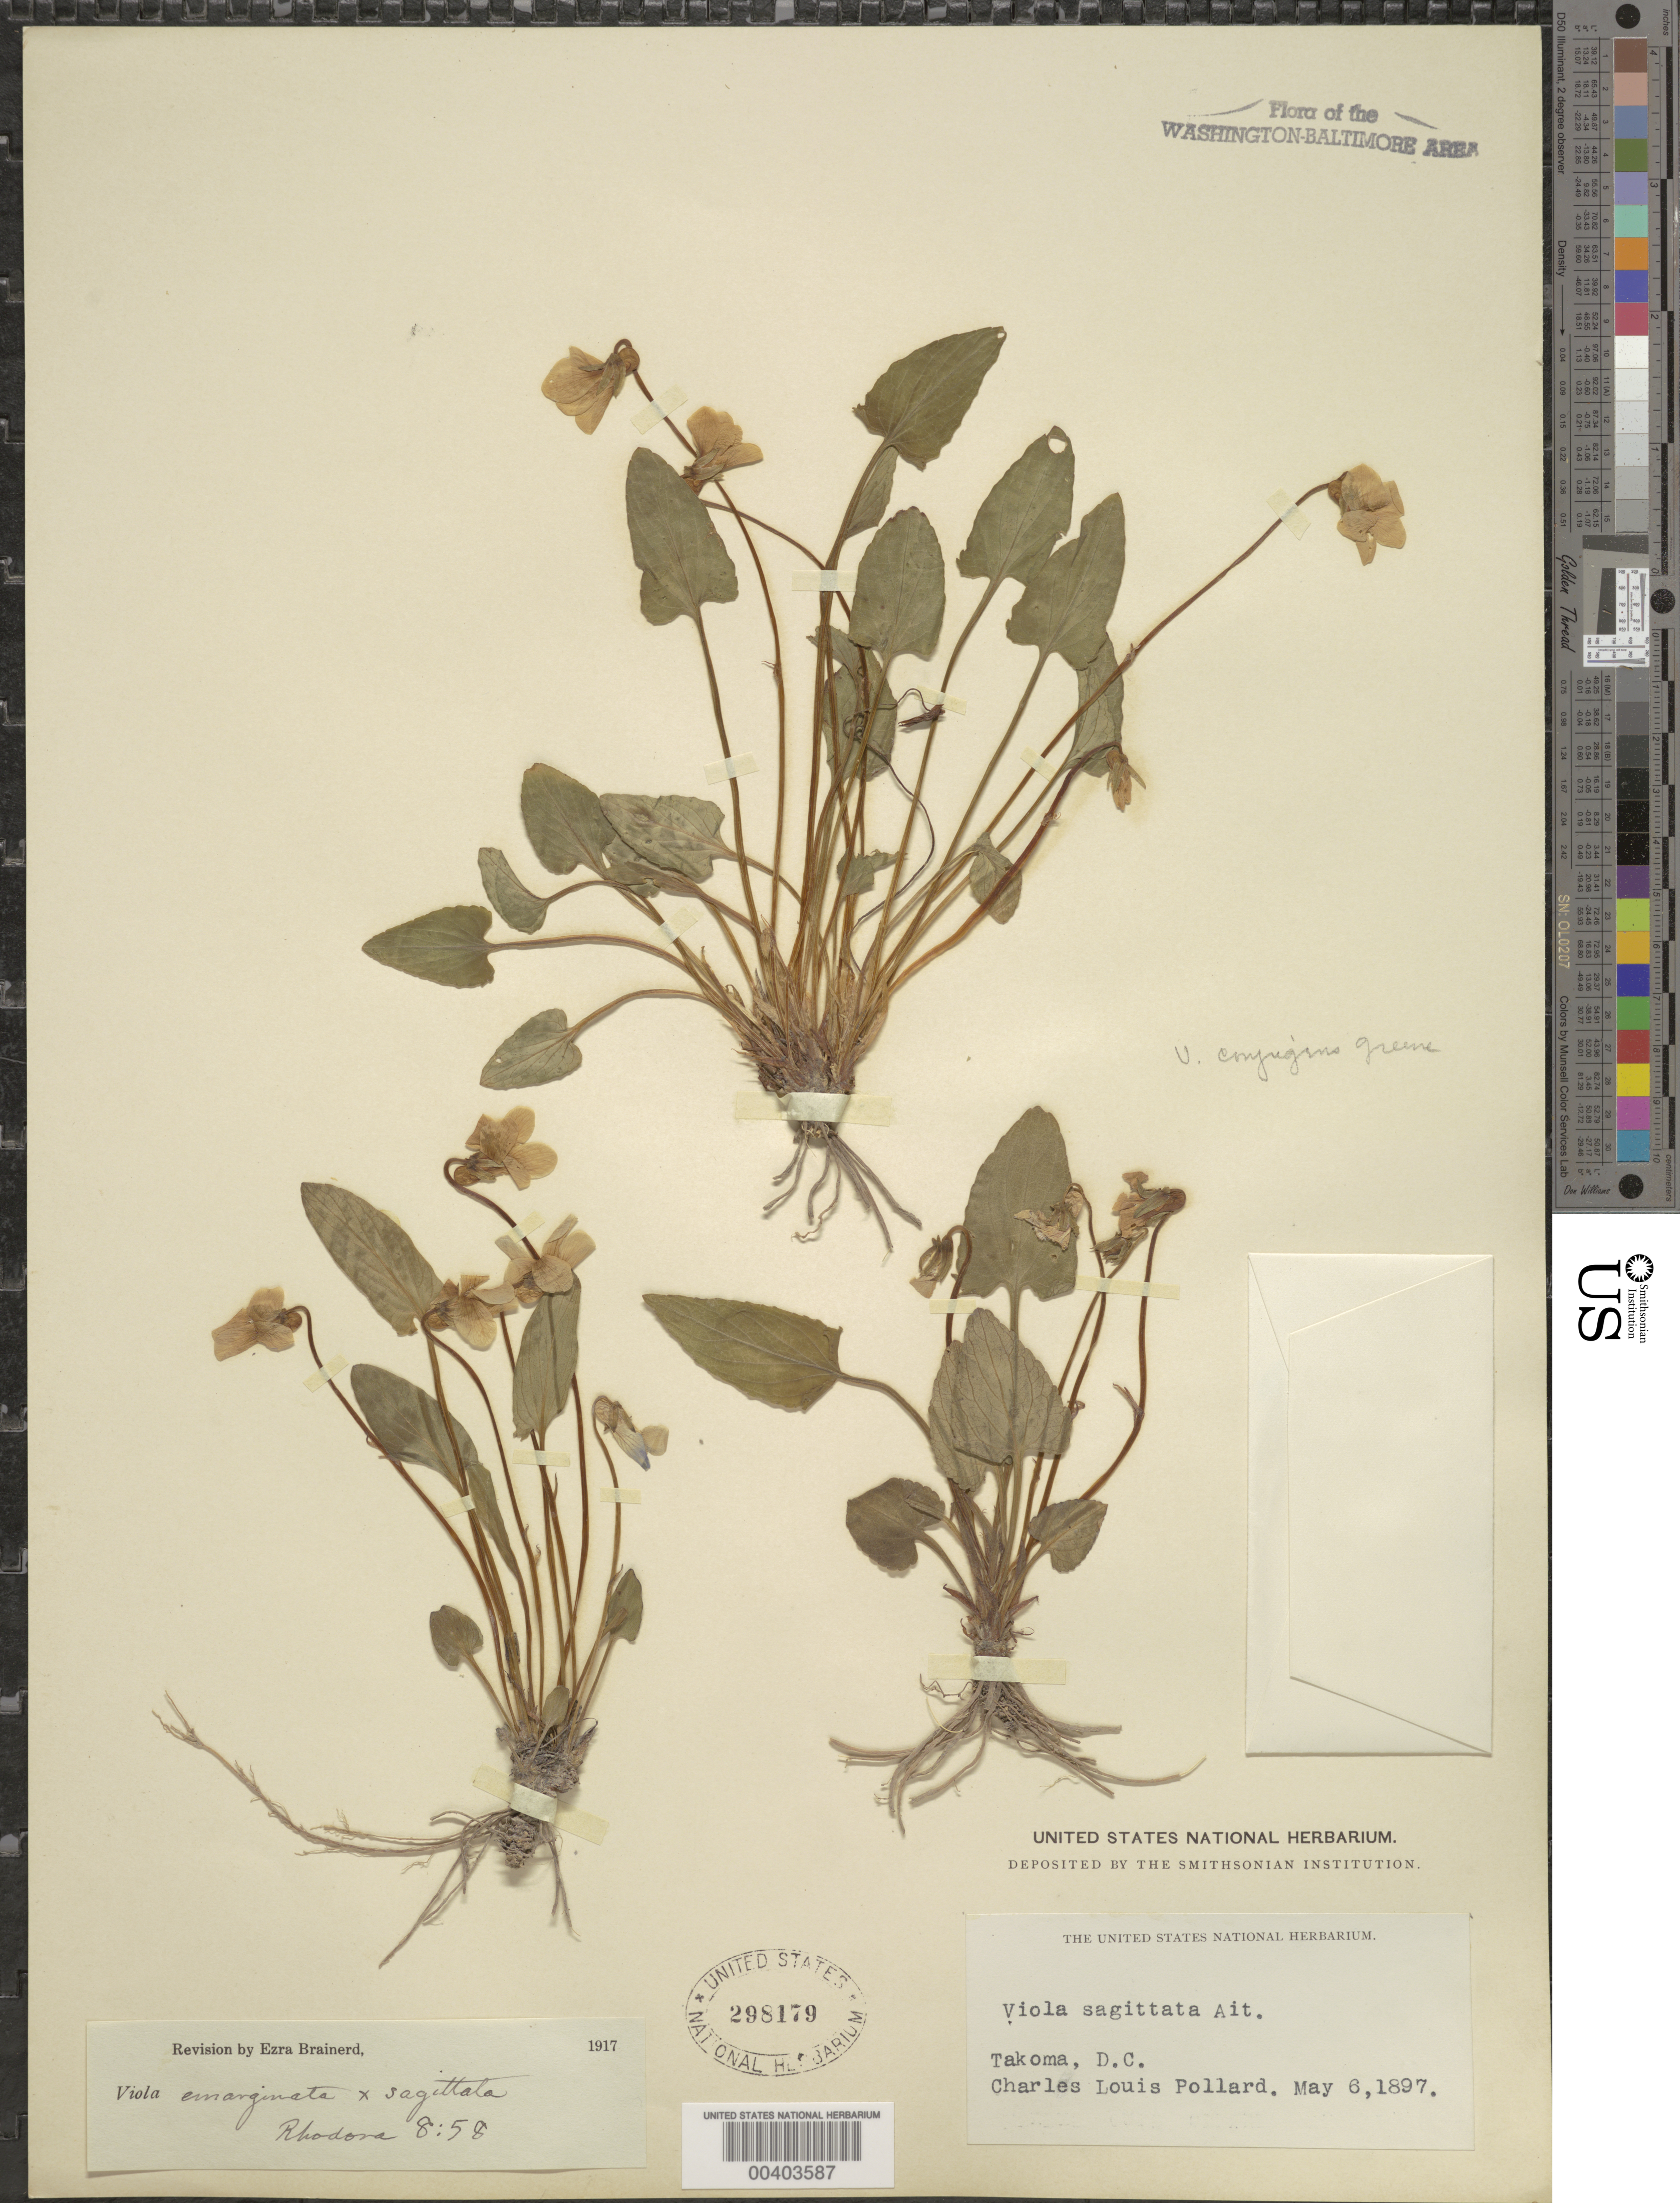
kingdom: Plantae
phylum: Tracheophyta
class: Magnoliopsida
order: Malpighiales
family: Violaceae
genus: Viola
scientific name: Viola sagittata var. sagittata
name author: Aiton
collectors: C. L. Pollard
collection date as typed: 06 May 1897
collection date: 1897-05-06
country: United States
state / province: District of Columbia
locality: Takoma Park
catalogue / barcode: US 298179